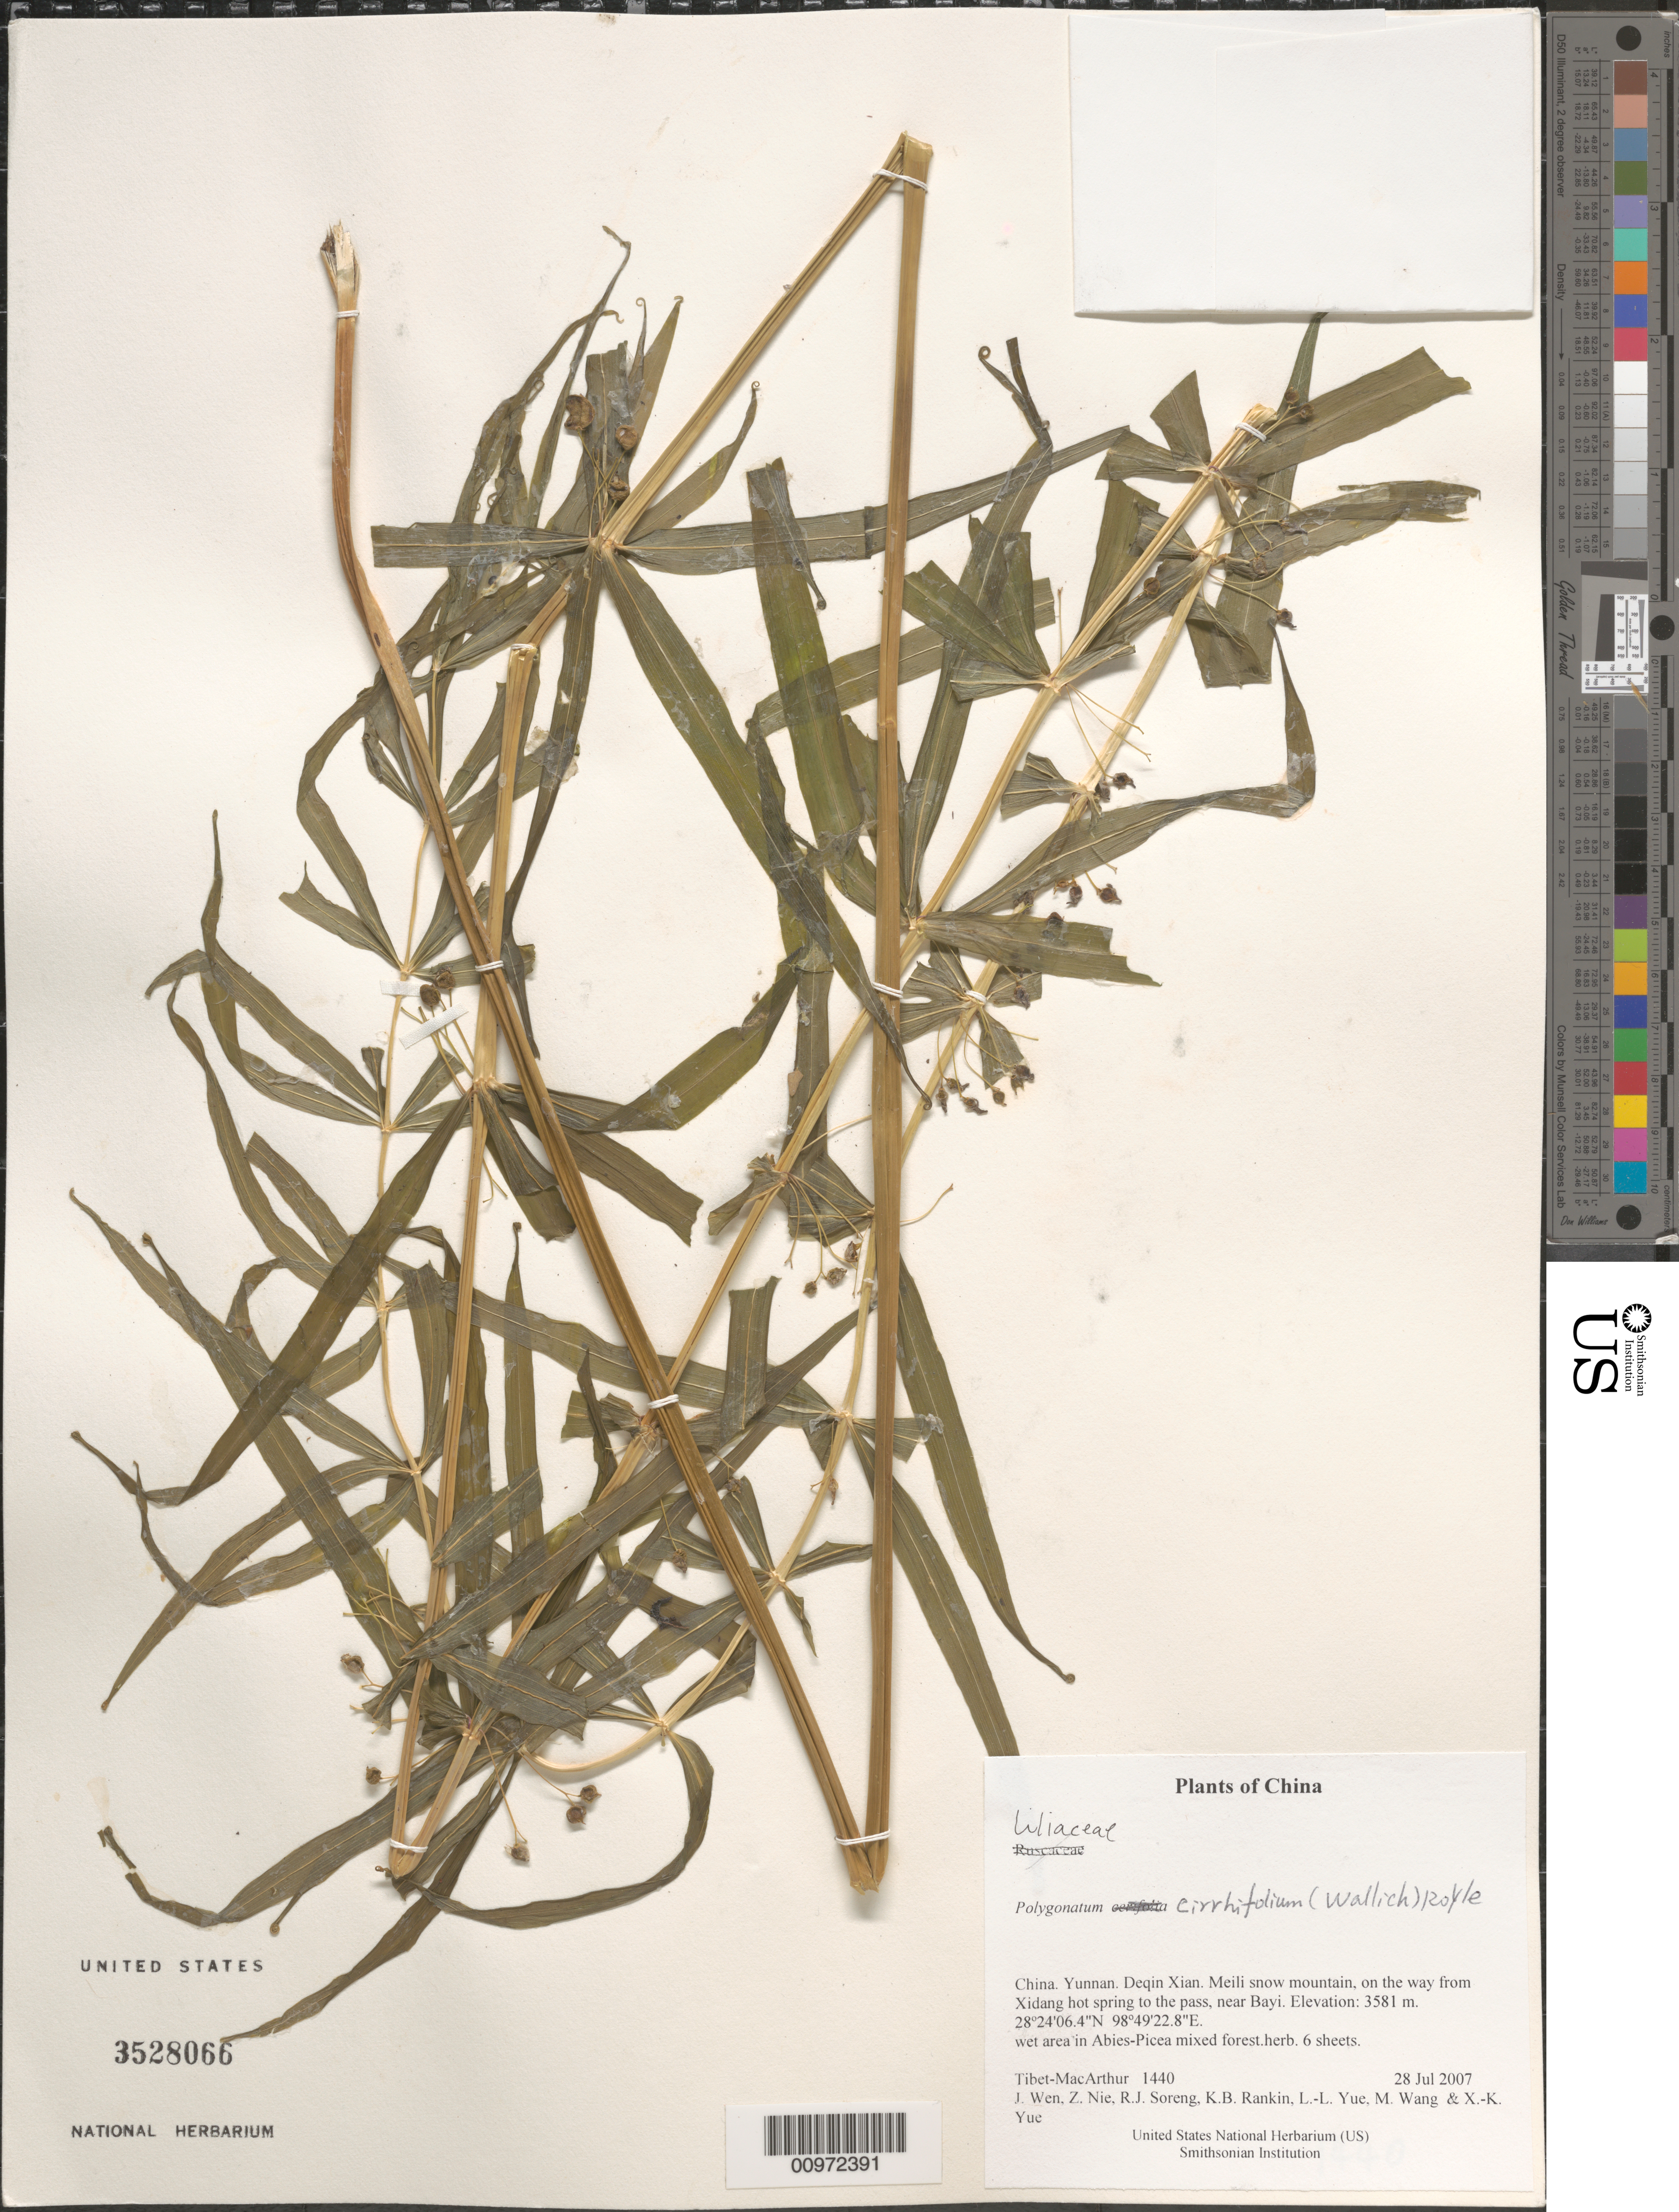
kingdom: Plantae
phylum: Tracheophyta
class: Magnoliopsida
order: Saxifragales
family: Crassulaceae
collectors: Tibet-MacArthur, D. A. Bell, V. Funk, S. Ge, Y. Meng, Z. Nie, R. Ree, J. Wen, S. K. Wu, Z. Yang, J. Yue & W. Zuo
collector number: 144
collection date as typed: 04 Sep 2006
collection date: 2006-09-04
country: China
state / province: Xizang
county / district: Lhasa Shi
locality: Chengguan Distr.: Liang Er Xiang: Ge Ri Shi. Backside of temple.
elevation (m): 4300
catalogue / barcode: US 3528066